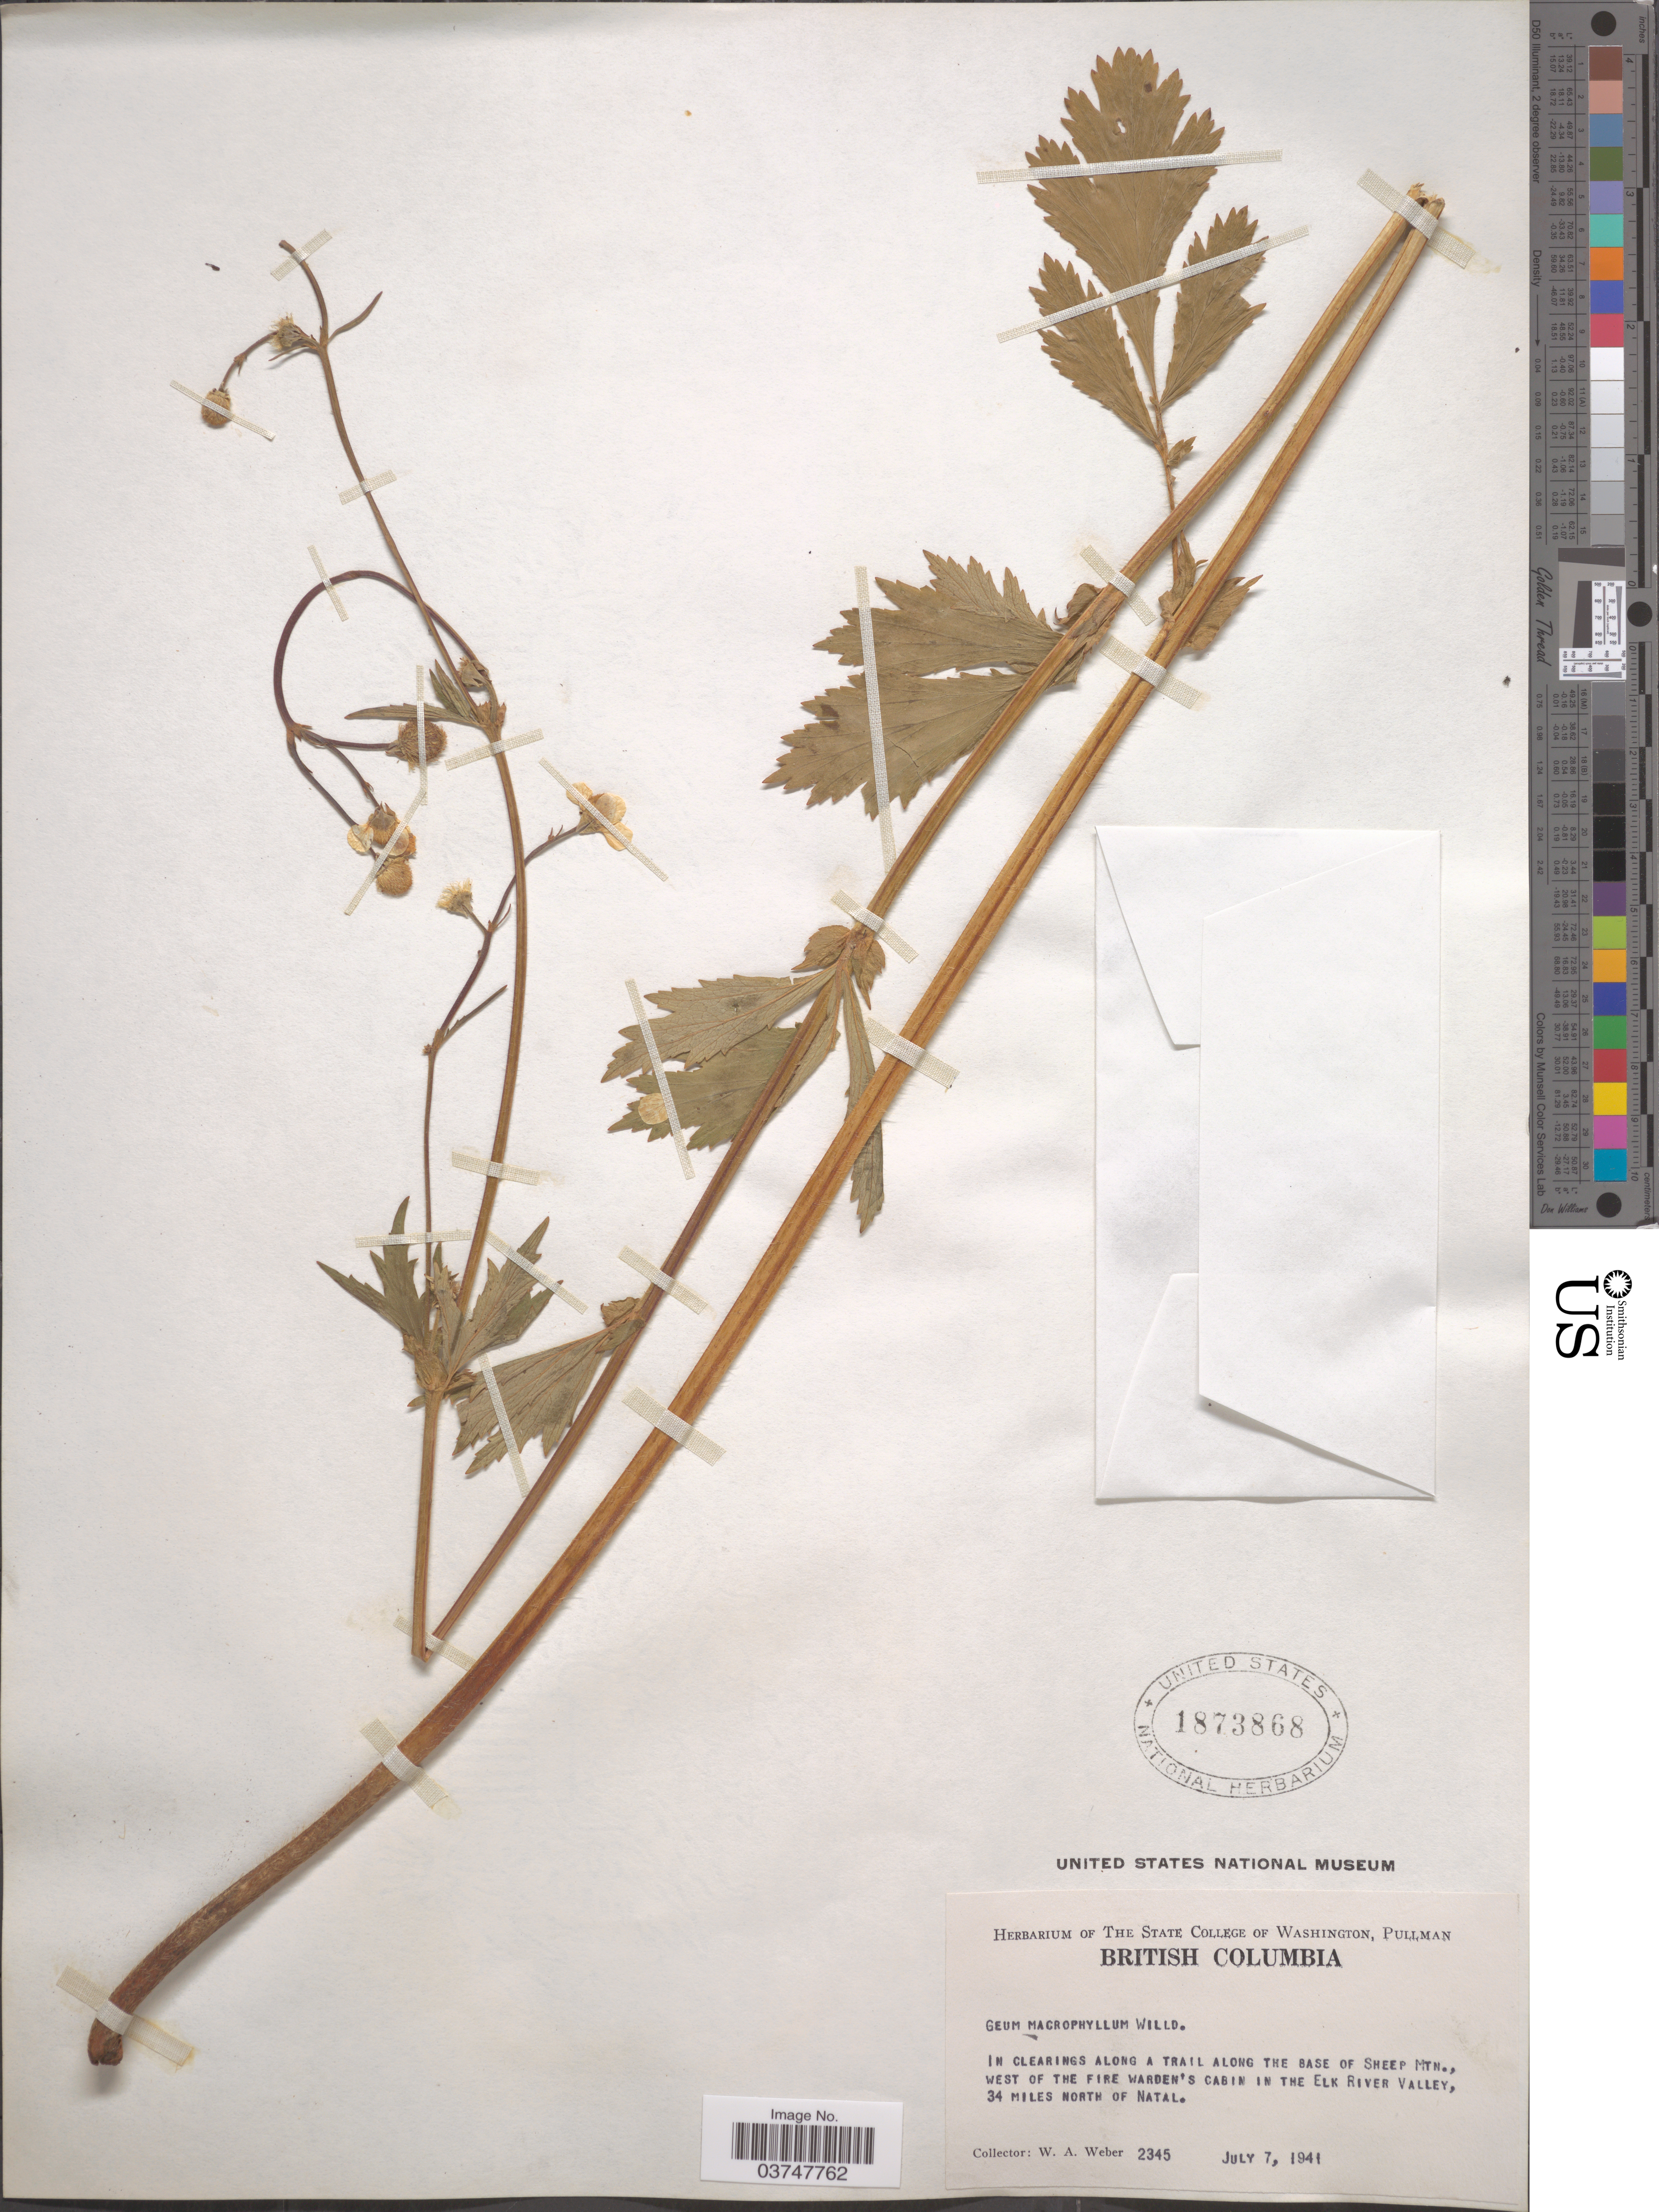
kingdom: Plantae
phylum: Tracheophyta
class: Magnoliopsida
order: Rosales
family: Rosaceae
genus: Geum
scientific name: Geum macrophyllum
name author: Willd.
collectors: W. A. Weber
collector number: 2345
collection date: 1941-07-07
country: Canada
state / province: British Columbia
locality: Along a trail along the base of Sheep Mtn., west of the fire warden's cabin in the Elk River Valley, 34 miles north of Natal.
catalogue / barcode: US 1873868